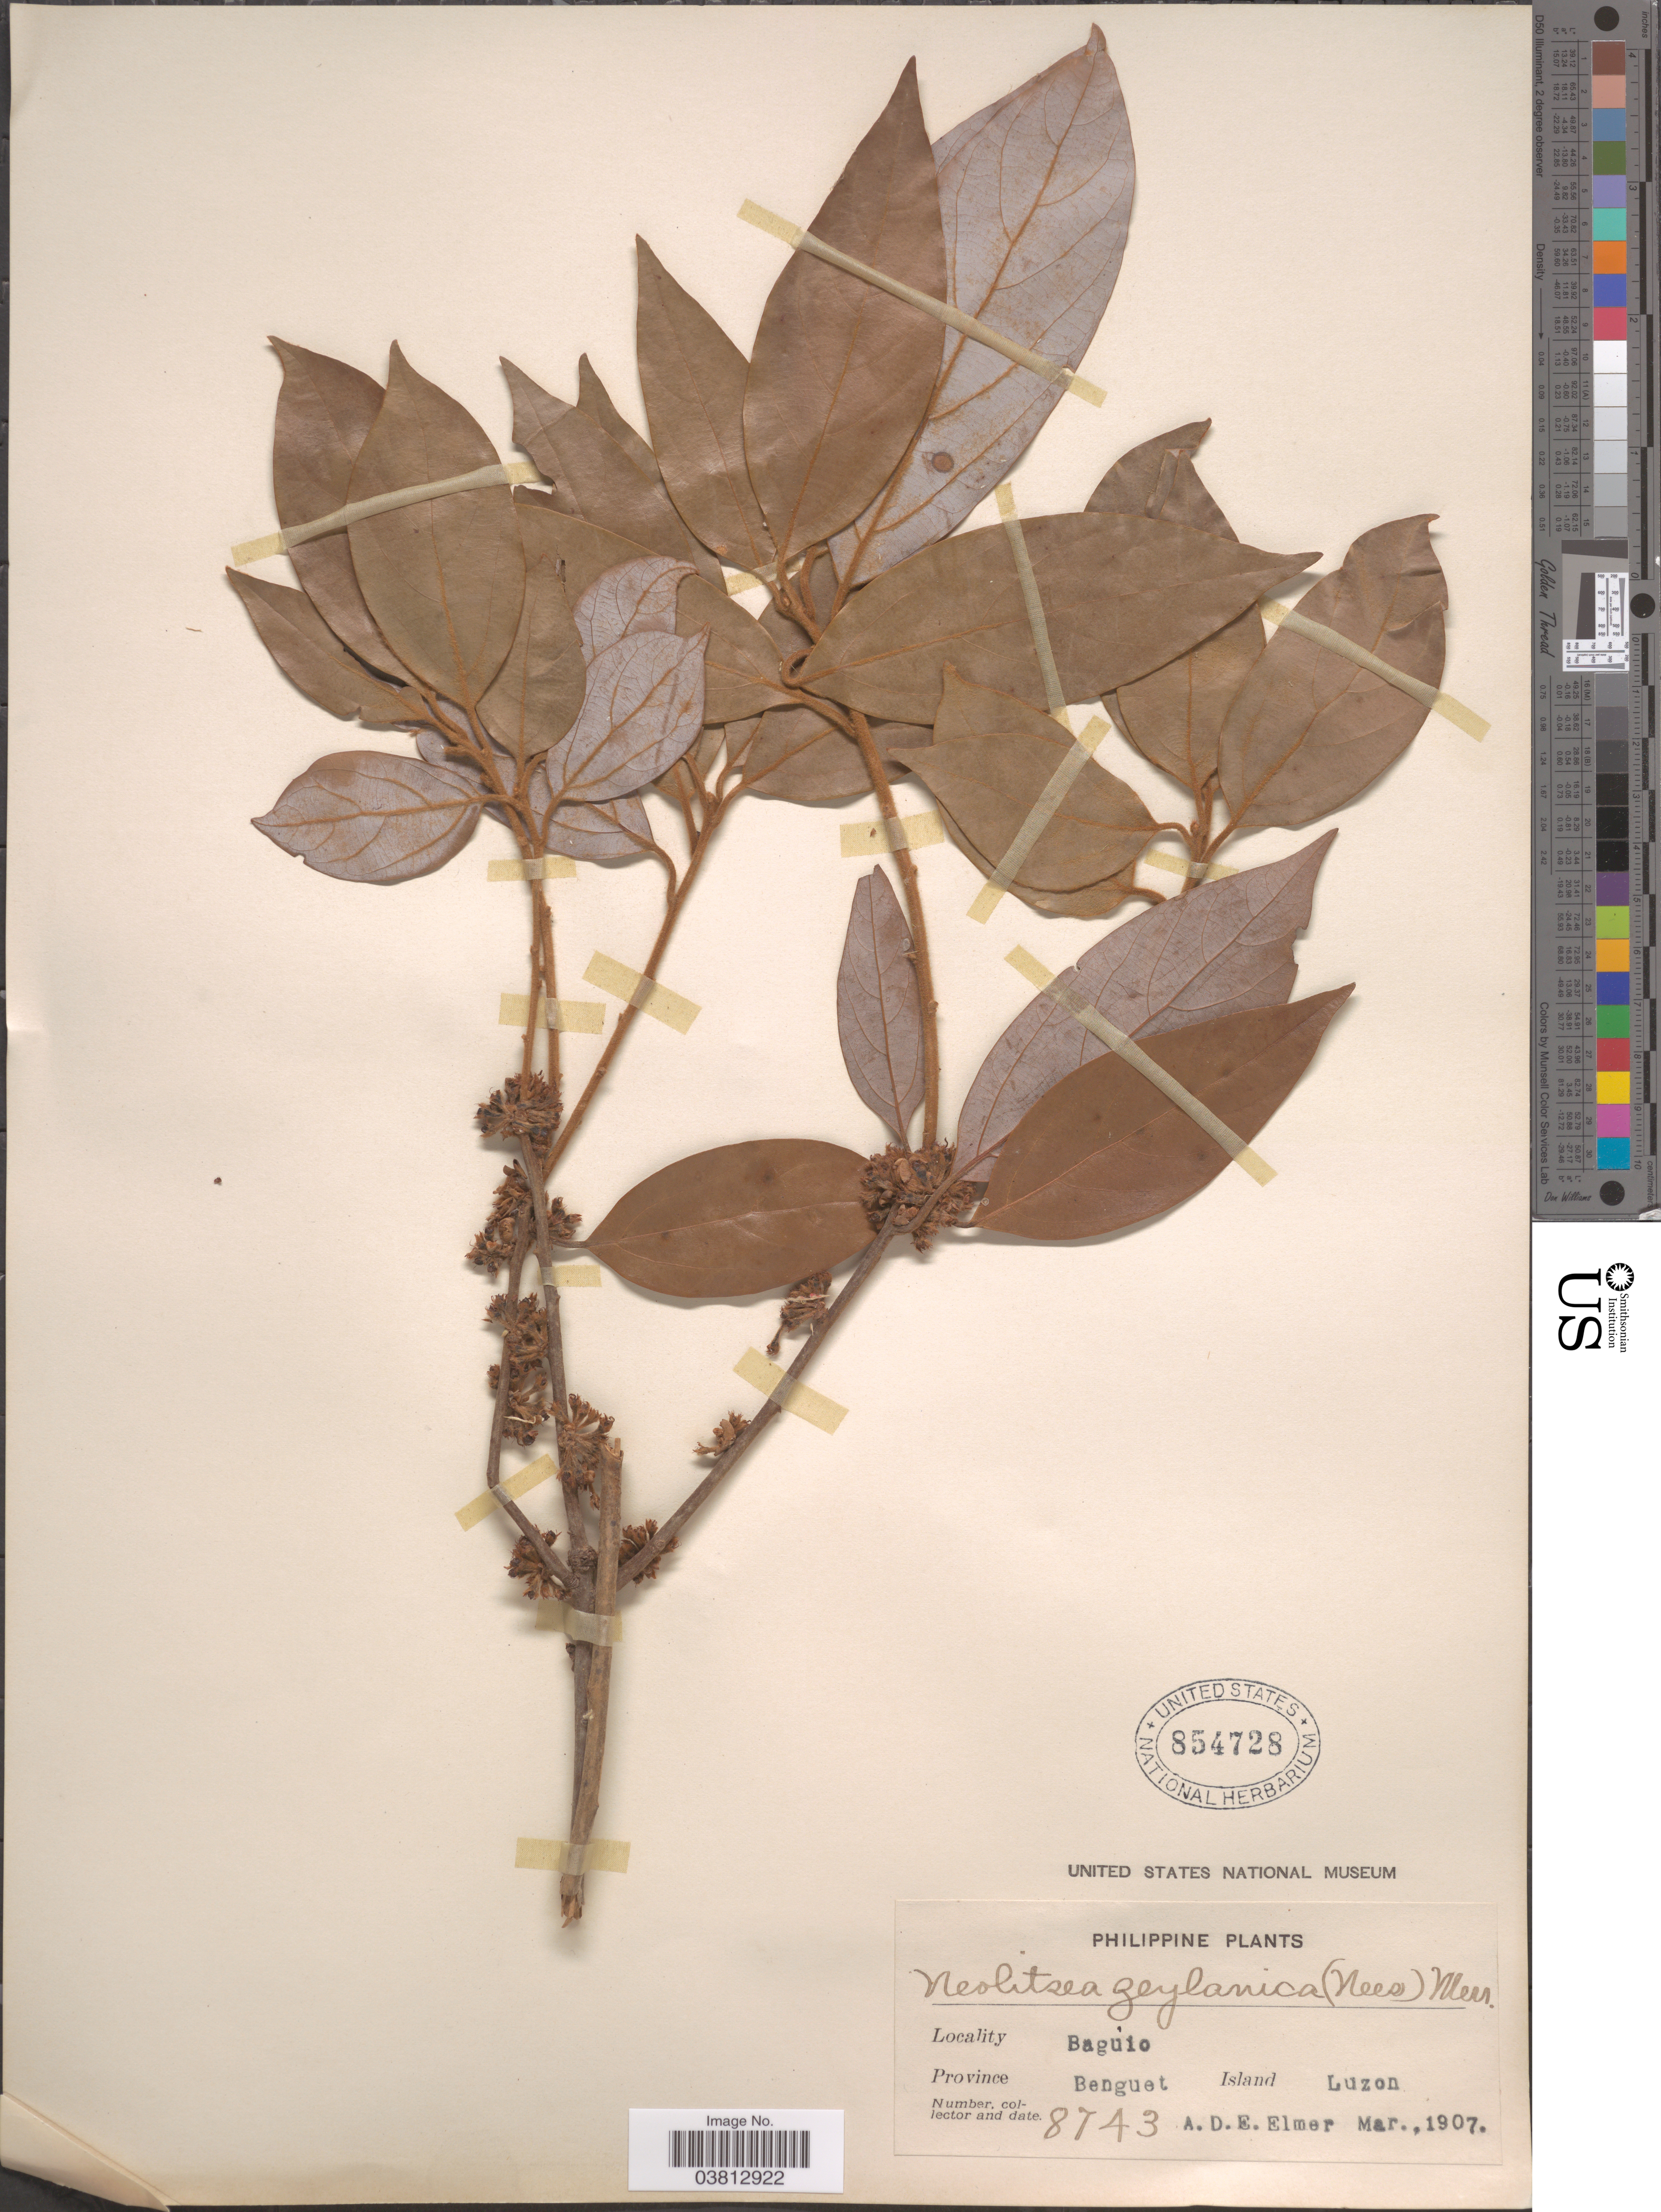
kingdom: Plantae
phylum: Tracheophyta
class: Magnoliopsida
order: Laurales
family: Lauraceae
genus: Neolitsea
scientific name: Neolitsea zeylanica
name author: (Nees & T. Nees) Merr.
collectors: A. D. E. Elmer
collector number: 8743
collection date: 1907-03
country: Philippines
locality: Baguio. Province Benguet. Island Luzon.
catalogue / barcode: US 854728